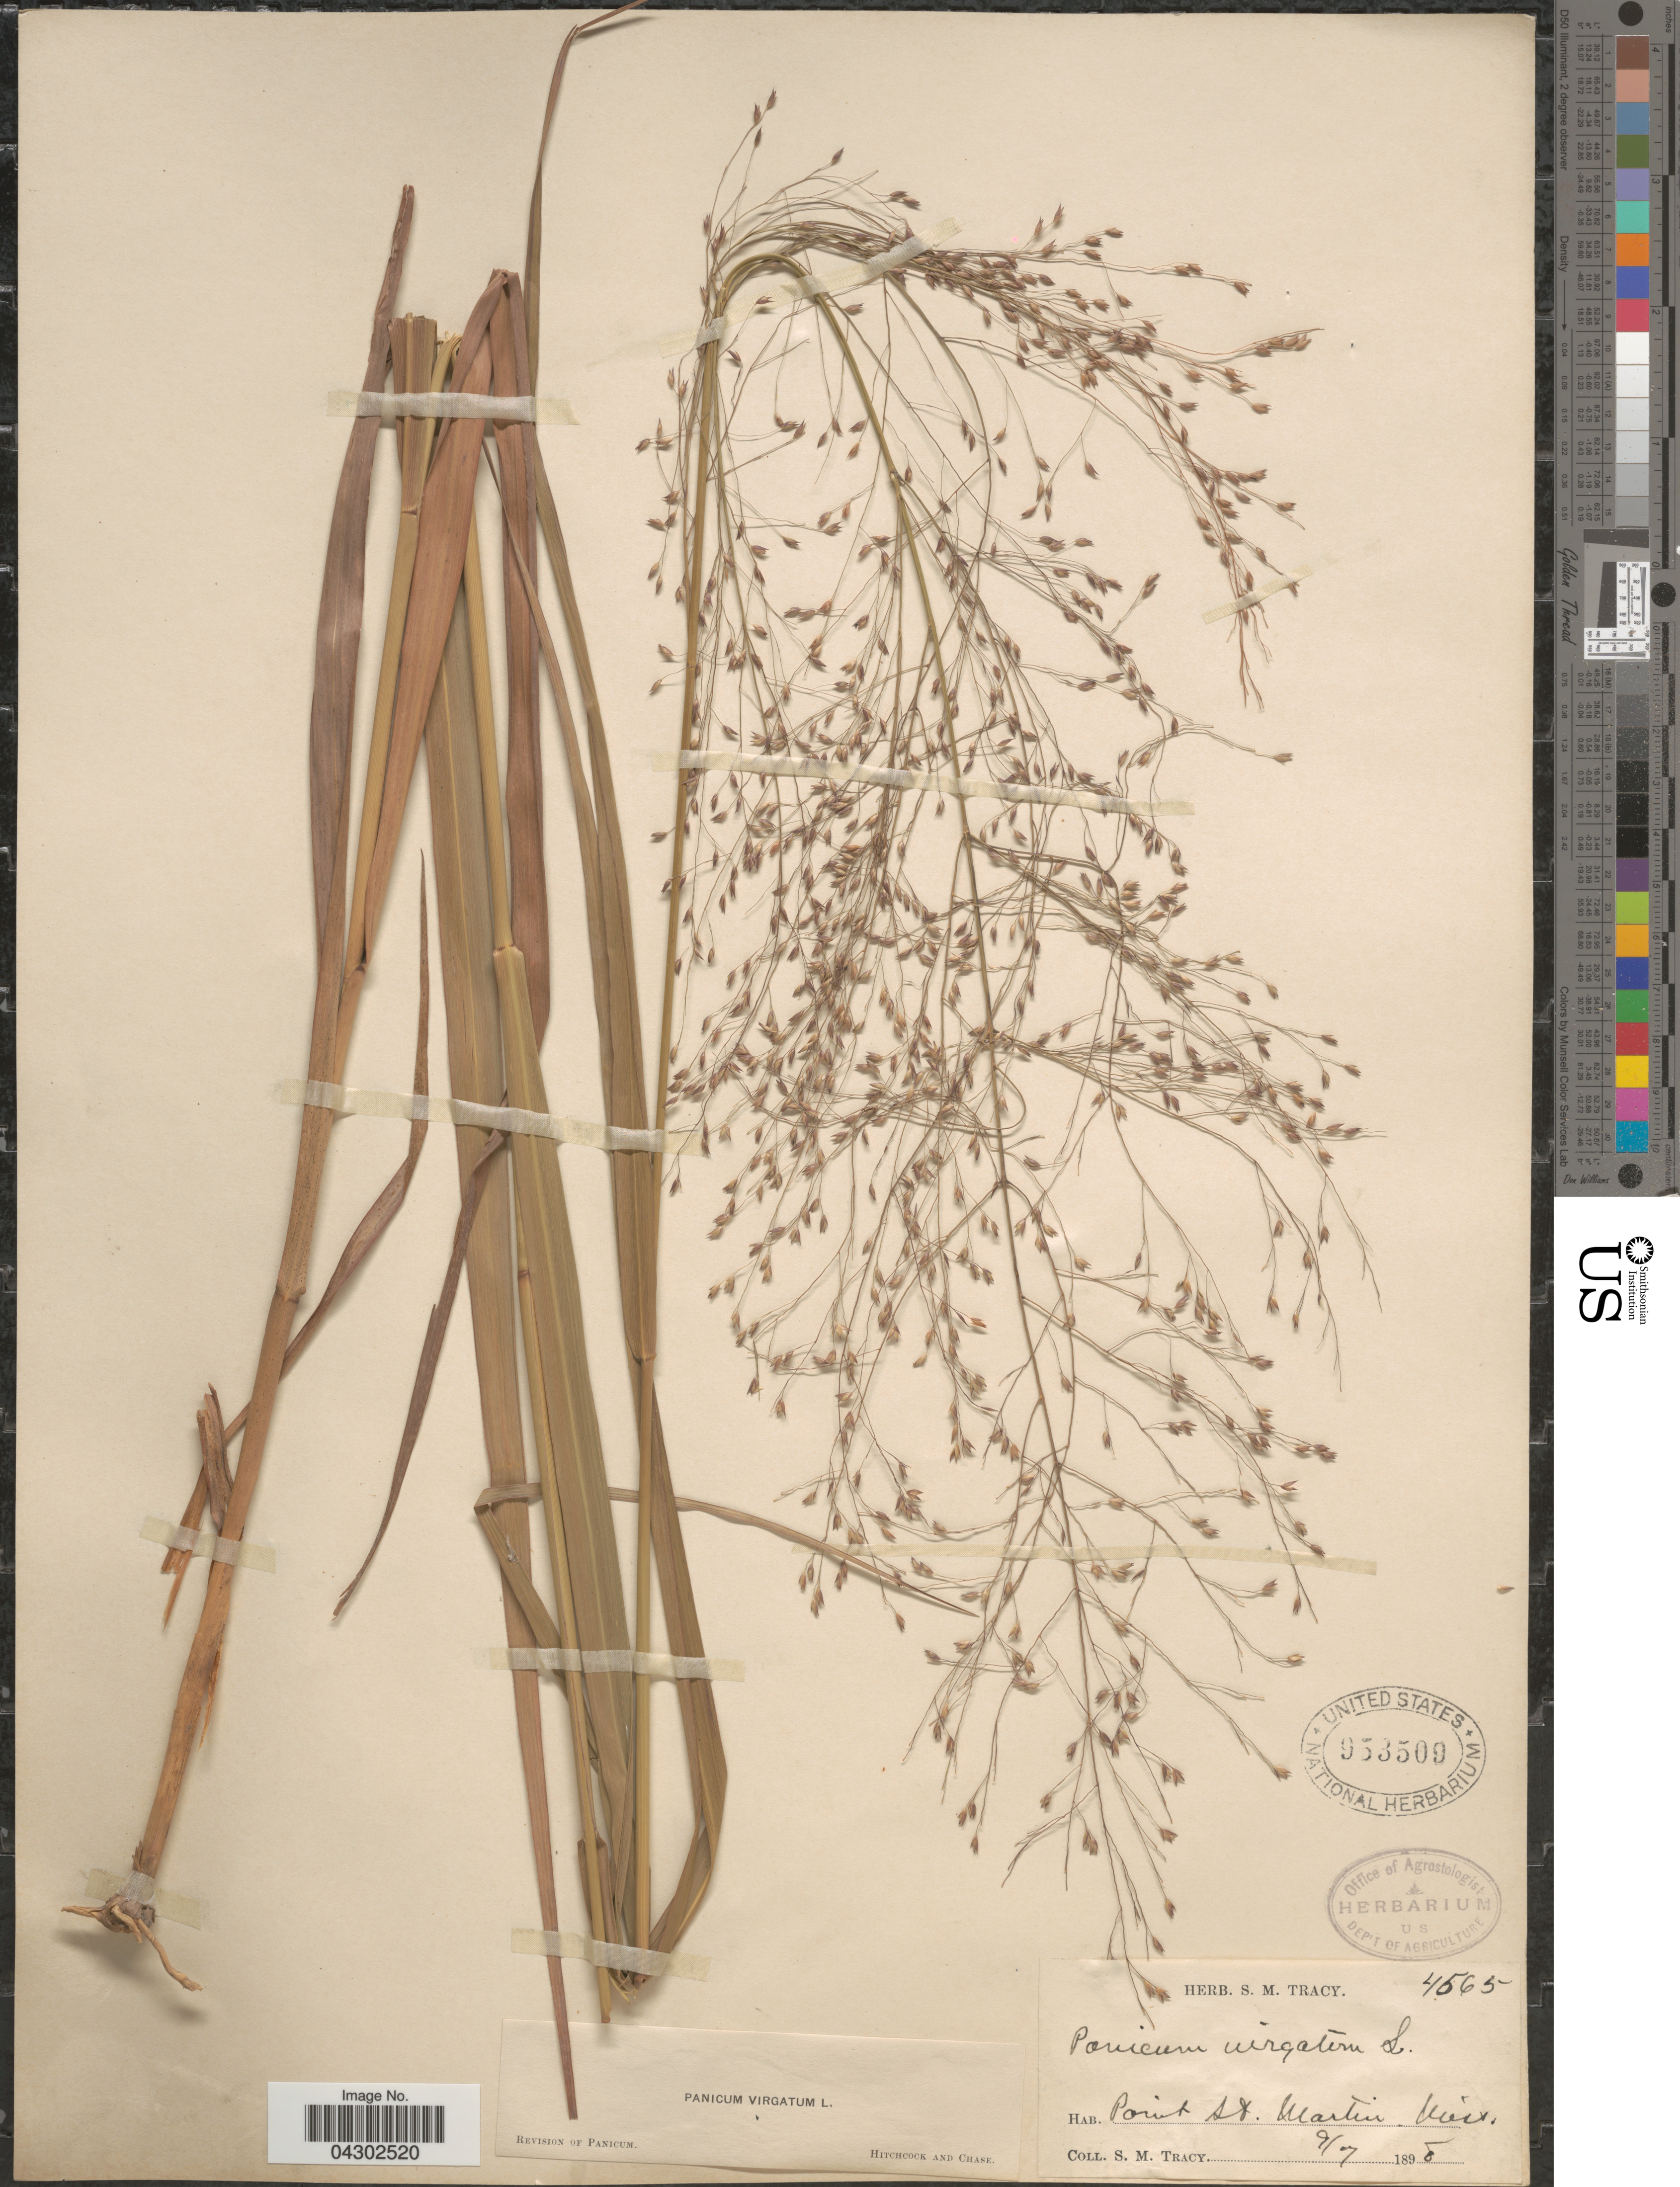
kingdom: Plantae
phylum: Tracheophyta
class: Liliopsida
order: Poales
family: Poaceae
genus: Panicum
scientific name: Panicum virgatum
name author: L.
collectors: S. M. Tracy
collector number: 4565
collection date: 1898-09-07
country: United States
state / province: Mississippi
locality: Point St. Martin.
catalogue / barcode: US 953509